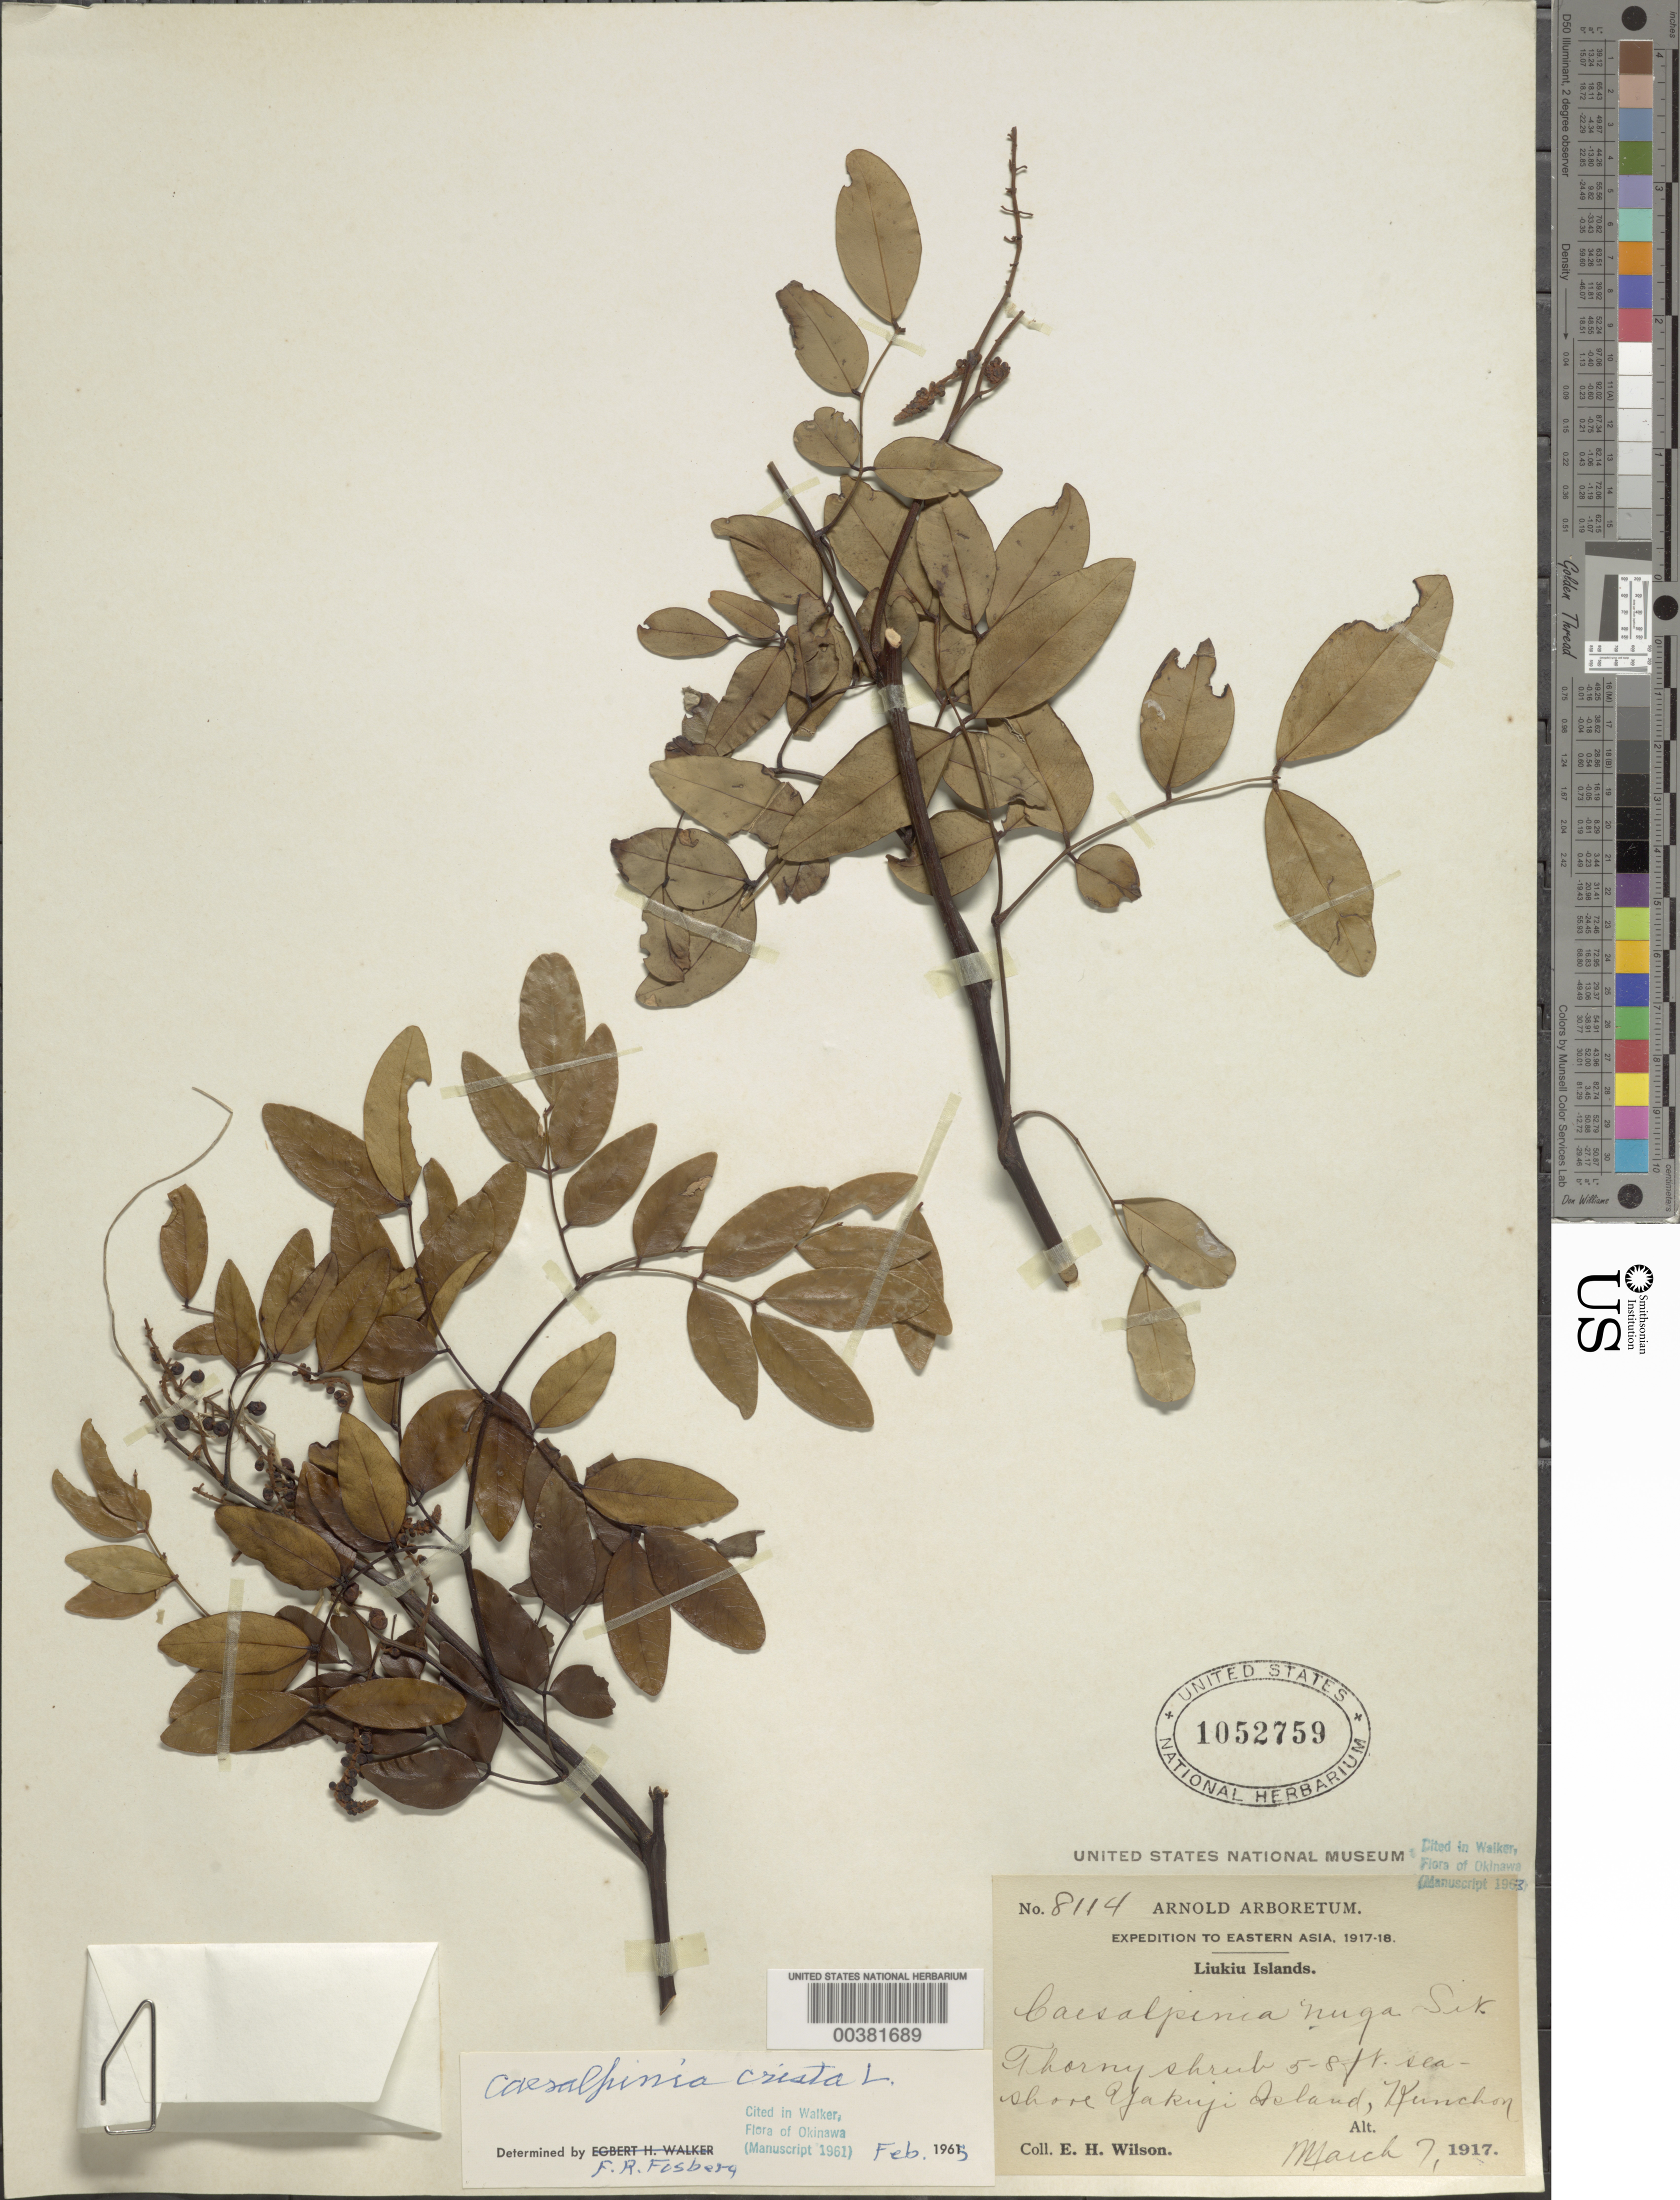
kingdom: Plantae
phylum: Tracheophyta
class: Magnoliopsida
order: Fabales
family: Fabaceae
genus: Ticanto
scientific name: Ticanto crista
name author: (L.) R. Clark & Gagnon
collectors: E. H. Wilson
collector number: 8114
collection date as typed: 07 Mar 1917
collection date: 1917-03-07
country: Japan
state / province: Okinawa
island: Yakuji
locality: Kunchon [Liukiu Islands]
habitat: Seashore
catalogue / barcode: US 1052759